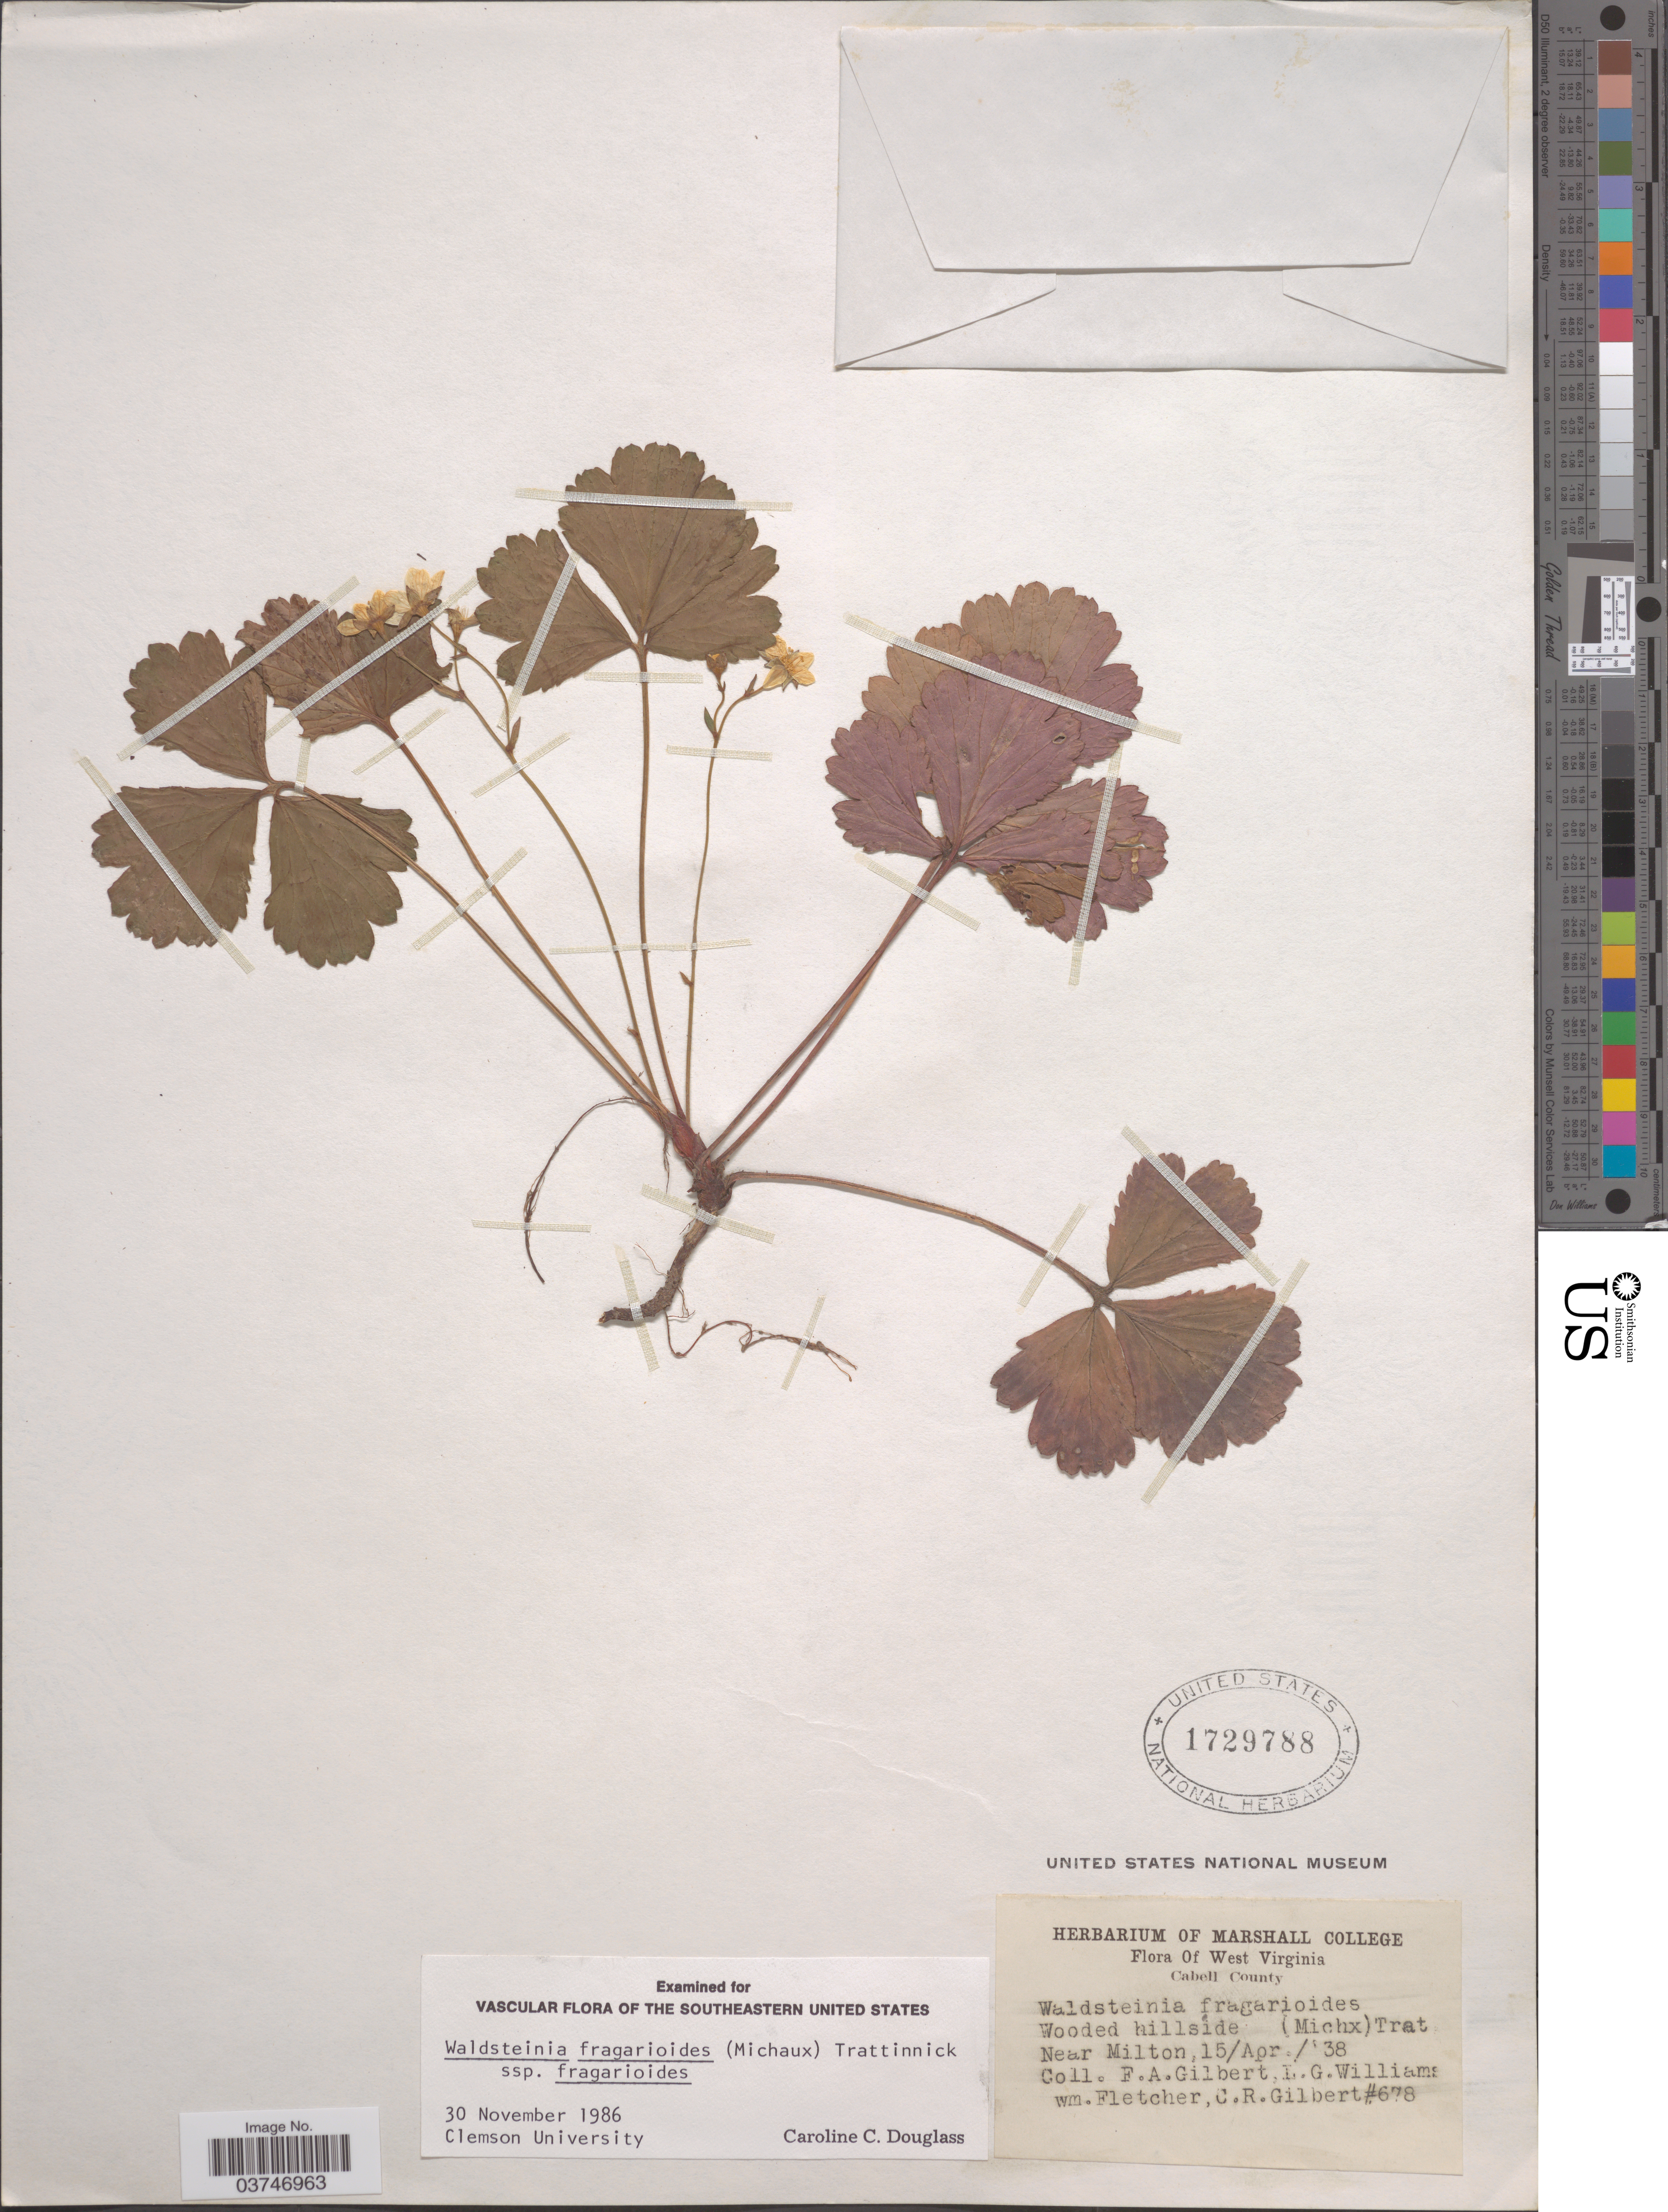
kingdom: Plantae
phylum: Tracheophyta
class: Magnoliopsida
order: Rosales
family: Rosaceae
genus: Waldsteinia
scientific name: Waldsteinia fragarioides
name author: (Michx.) Tratt.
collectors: F. A. Gilbert, L. G. Williams, W. Fletcher & C. Gilbert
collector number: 678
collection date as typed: Transcribed d/m/y: 15/4/38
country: United States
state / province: West Virginia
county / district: Cabell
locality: Cabell County. Near Milton.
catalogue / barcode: US 1729788